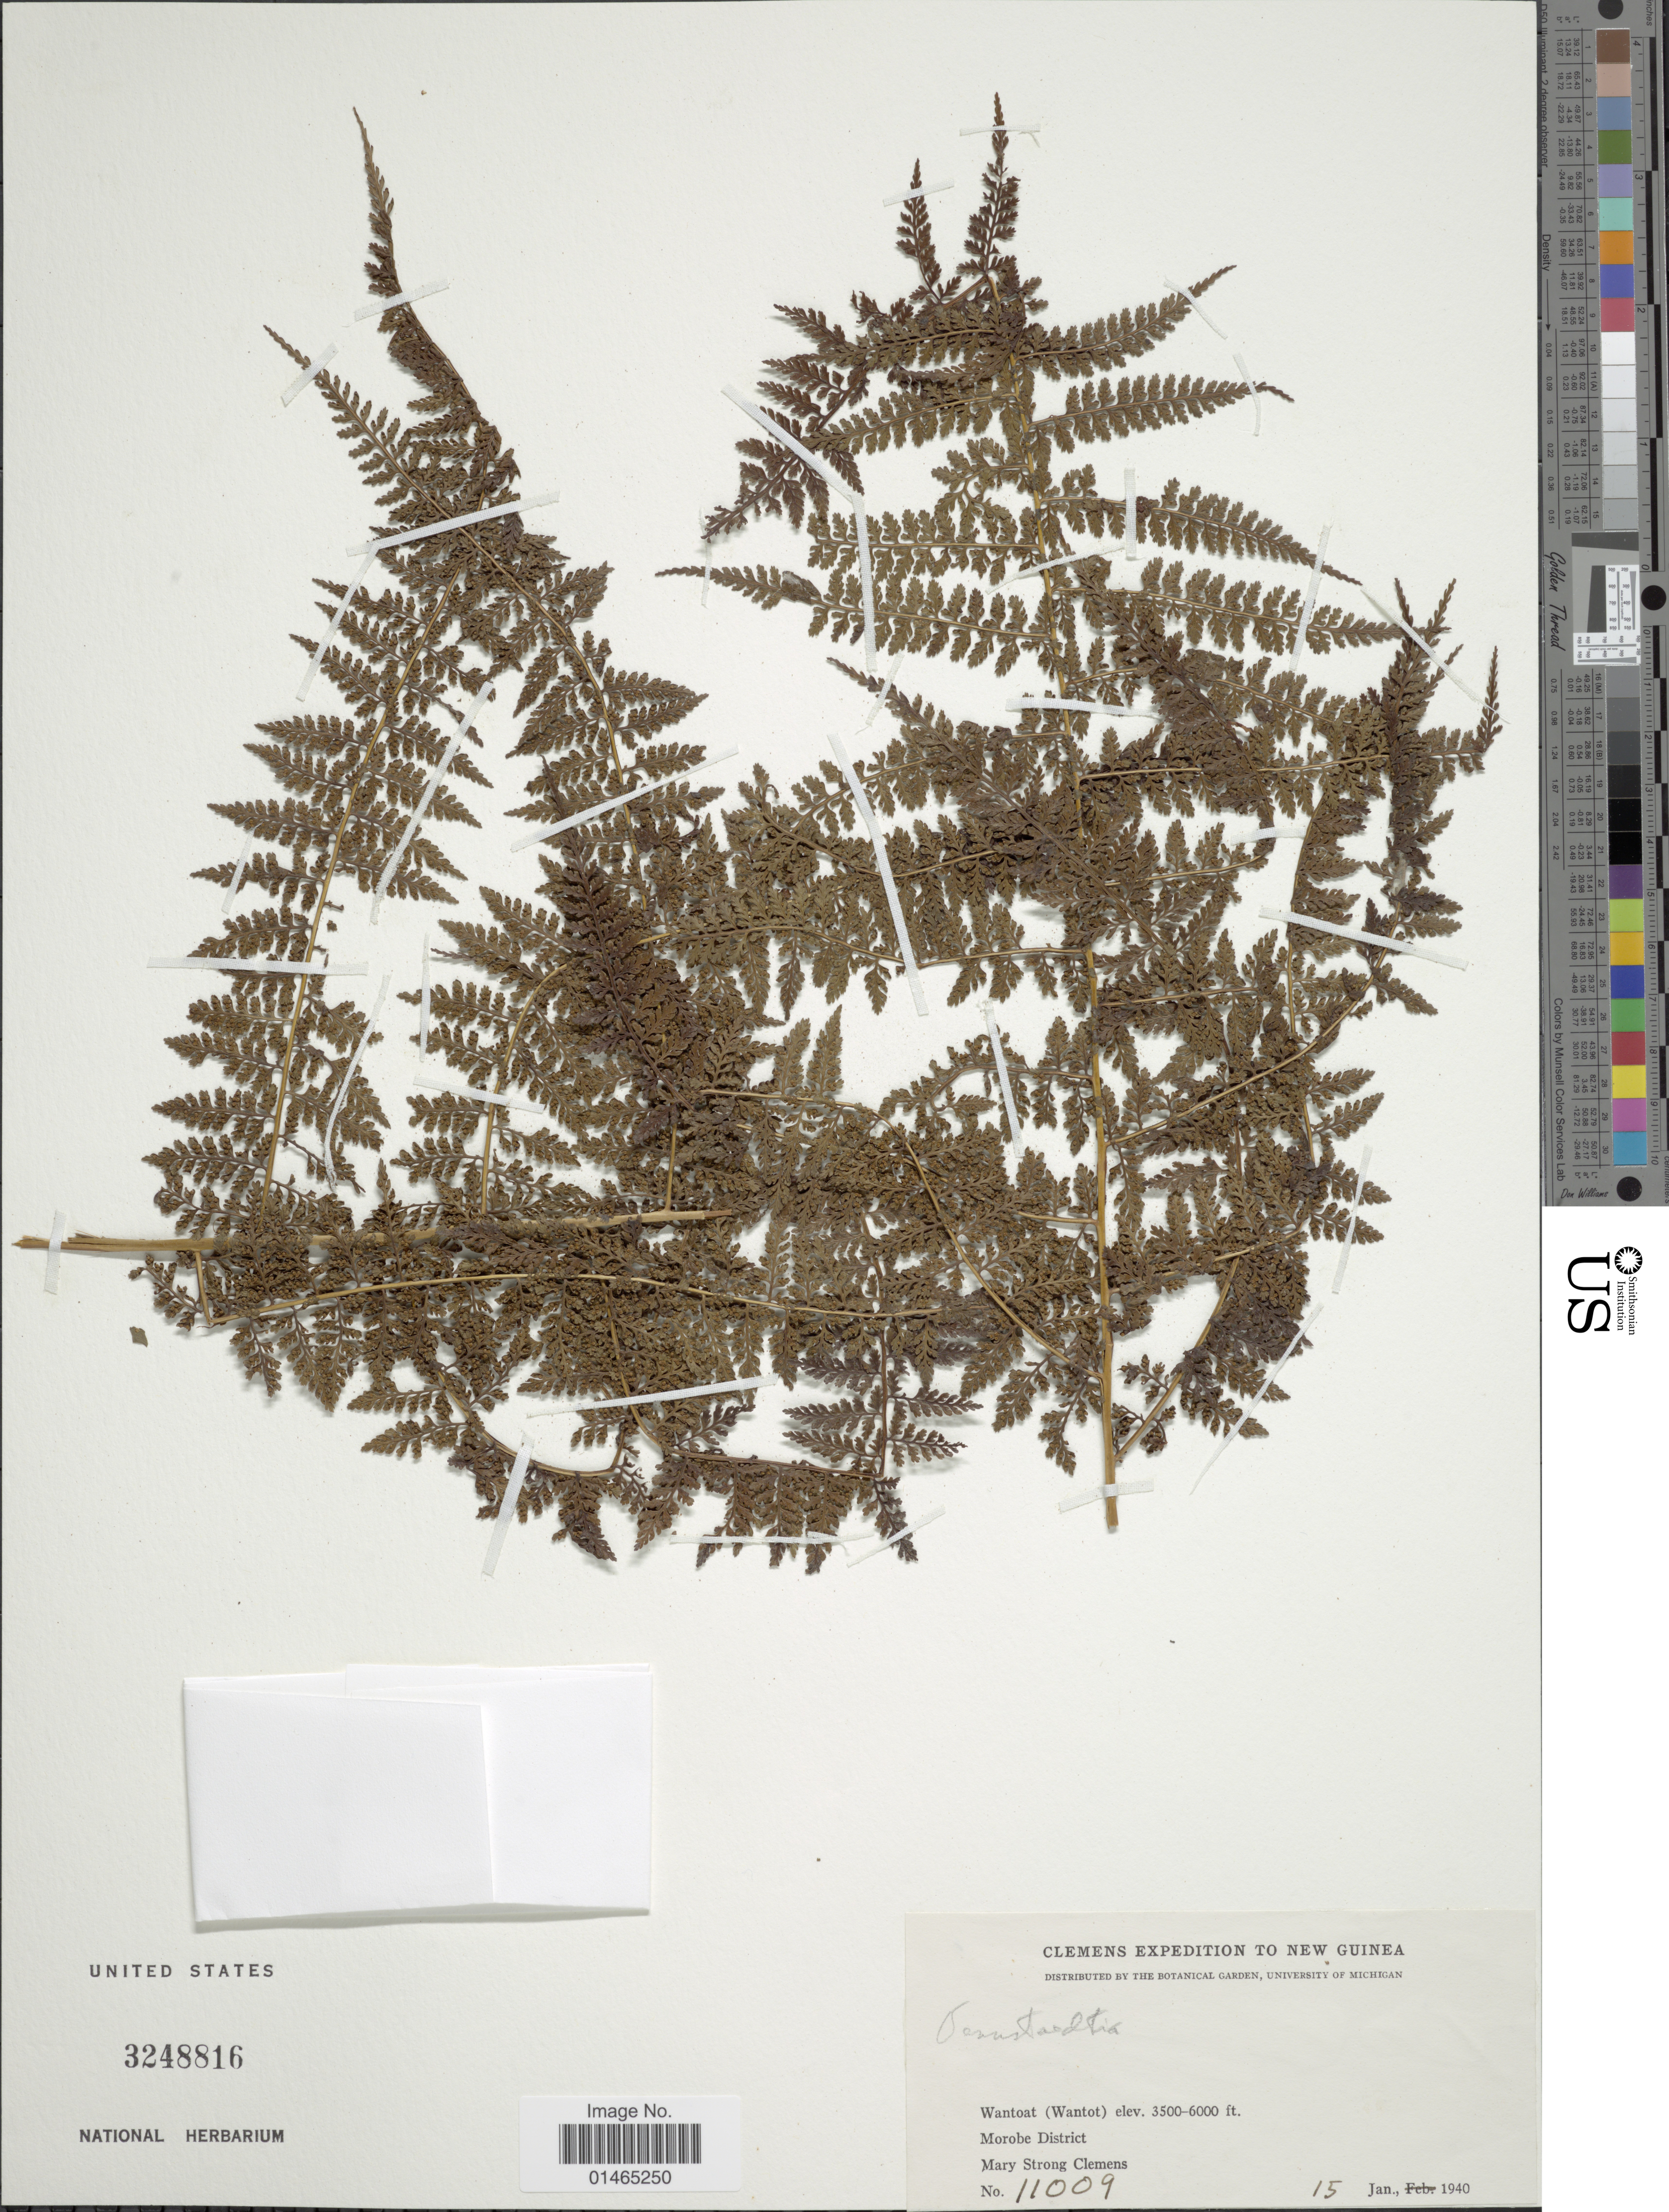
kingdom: Plantae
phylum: Tracheophyta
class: Polypodiopsida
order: Polypodiales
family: Dennstaedtiaceae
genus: Dennstaedtia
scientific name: Dennstaedtia sp.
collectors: M. S. Clemens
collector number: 11009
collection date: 1940-01-15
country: Papua New Guinea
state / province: Morobe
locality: Wantoat (Wantot)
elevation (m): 1067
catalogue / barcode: US 3248816